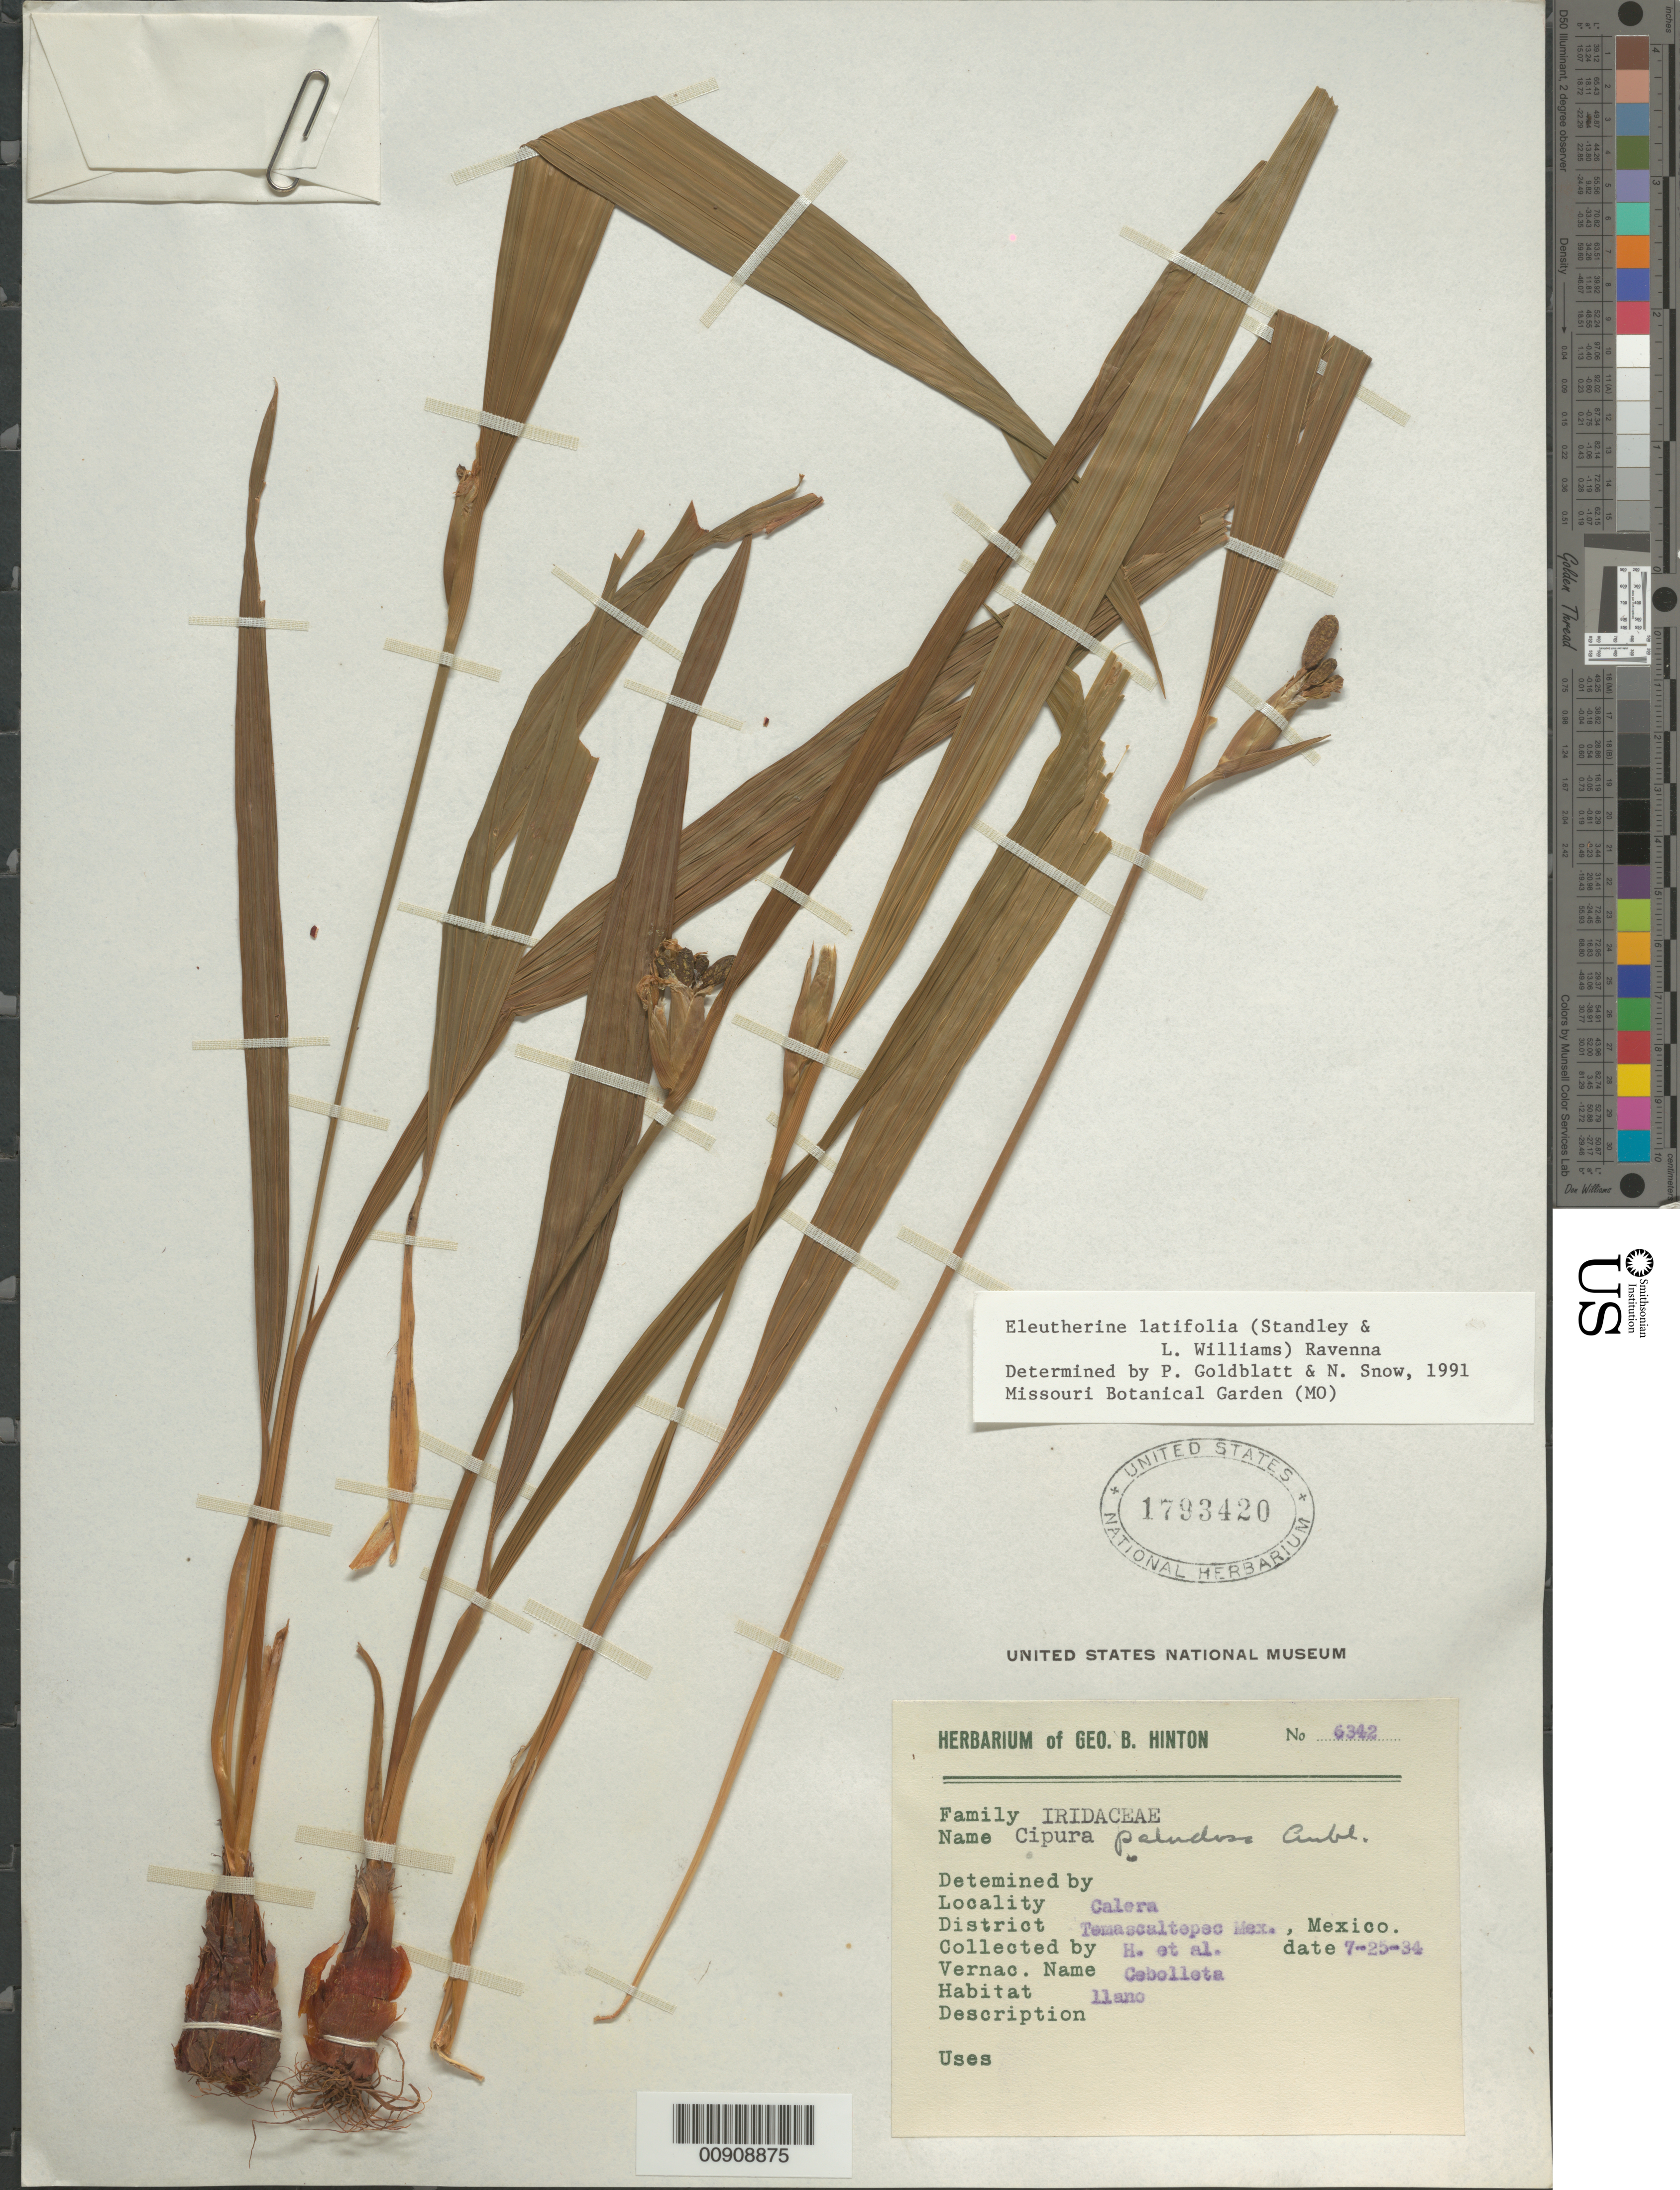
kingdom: Plantae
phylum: Tracheophyta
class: Liliopsida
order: Asparagales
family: Iridaceae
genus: Eleutherine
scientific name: Eleutherine latifolia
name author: (Standl. & L.O. Williams) Ravenna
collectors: G. B. Hinton & et al.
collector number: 6342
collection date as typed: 25 Jul 1934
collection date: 1934-07-25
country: Mexico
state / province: México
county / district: Temascaltepec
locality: Calera, District Temascaltepec, State of México.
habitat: Llano.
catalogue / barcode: US 1793420